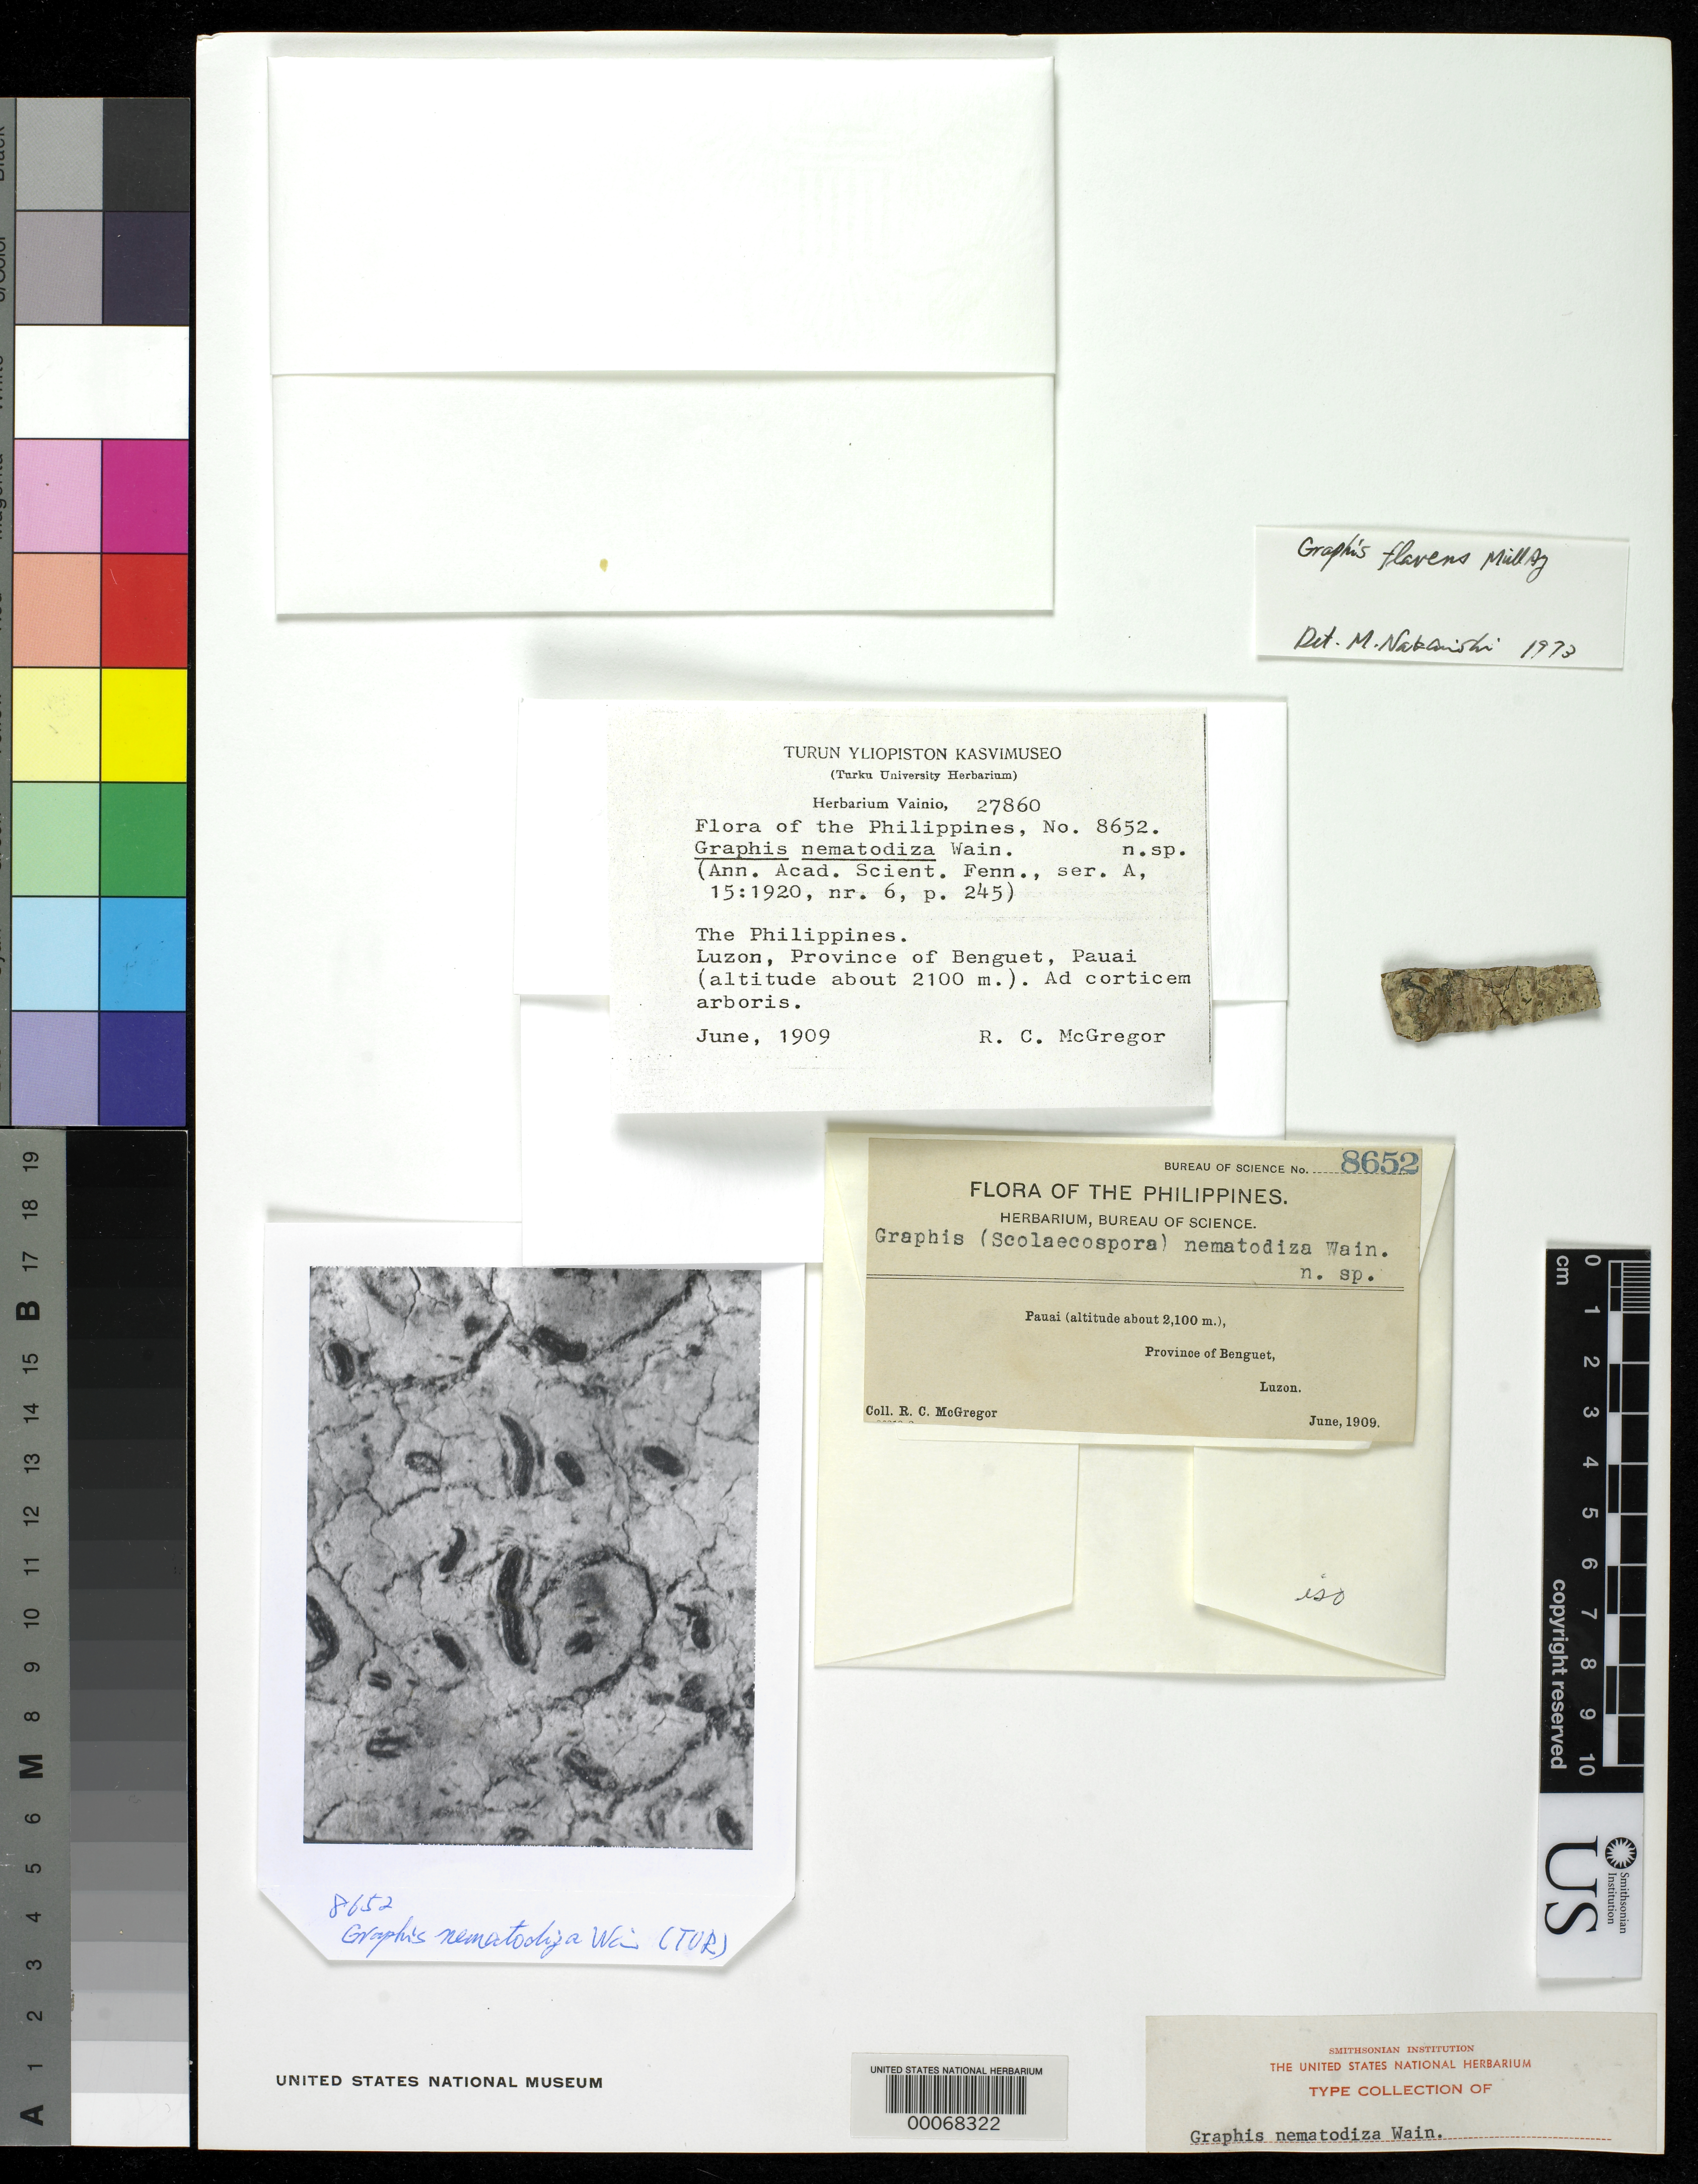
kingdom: Fungi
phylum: Ascomycota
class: Lecanoromycetes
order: Ostropales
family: Graphidaceae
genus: Graphis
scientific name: Graphis nematodiza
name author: Vain.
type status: Isotype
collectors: R. C. McGregor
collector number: Bur. Sci. 8652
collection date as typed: Jun 1909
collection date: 1909-06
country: Philippines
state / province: Cordillera (Administrative Region)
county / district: Benguet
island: Luzon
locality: Pauai.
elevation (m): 2100